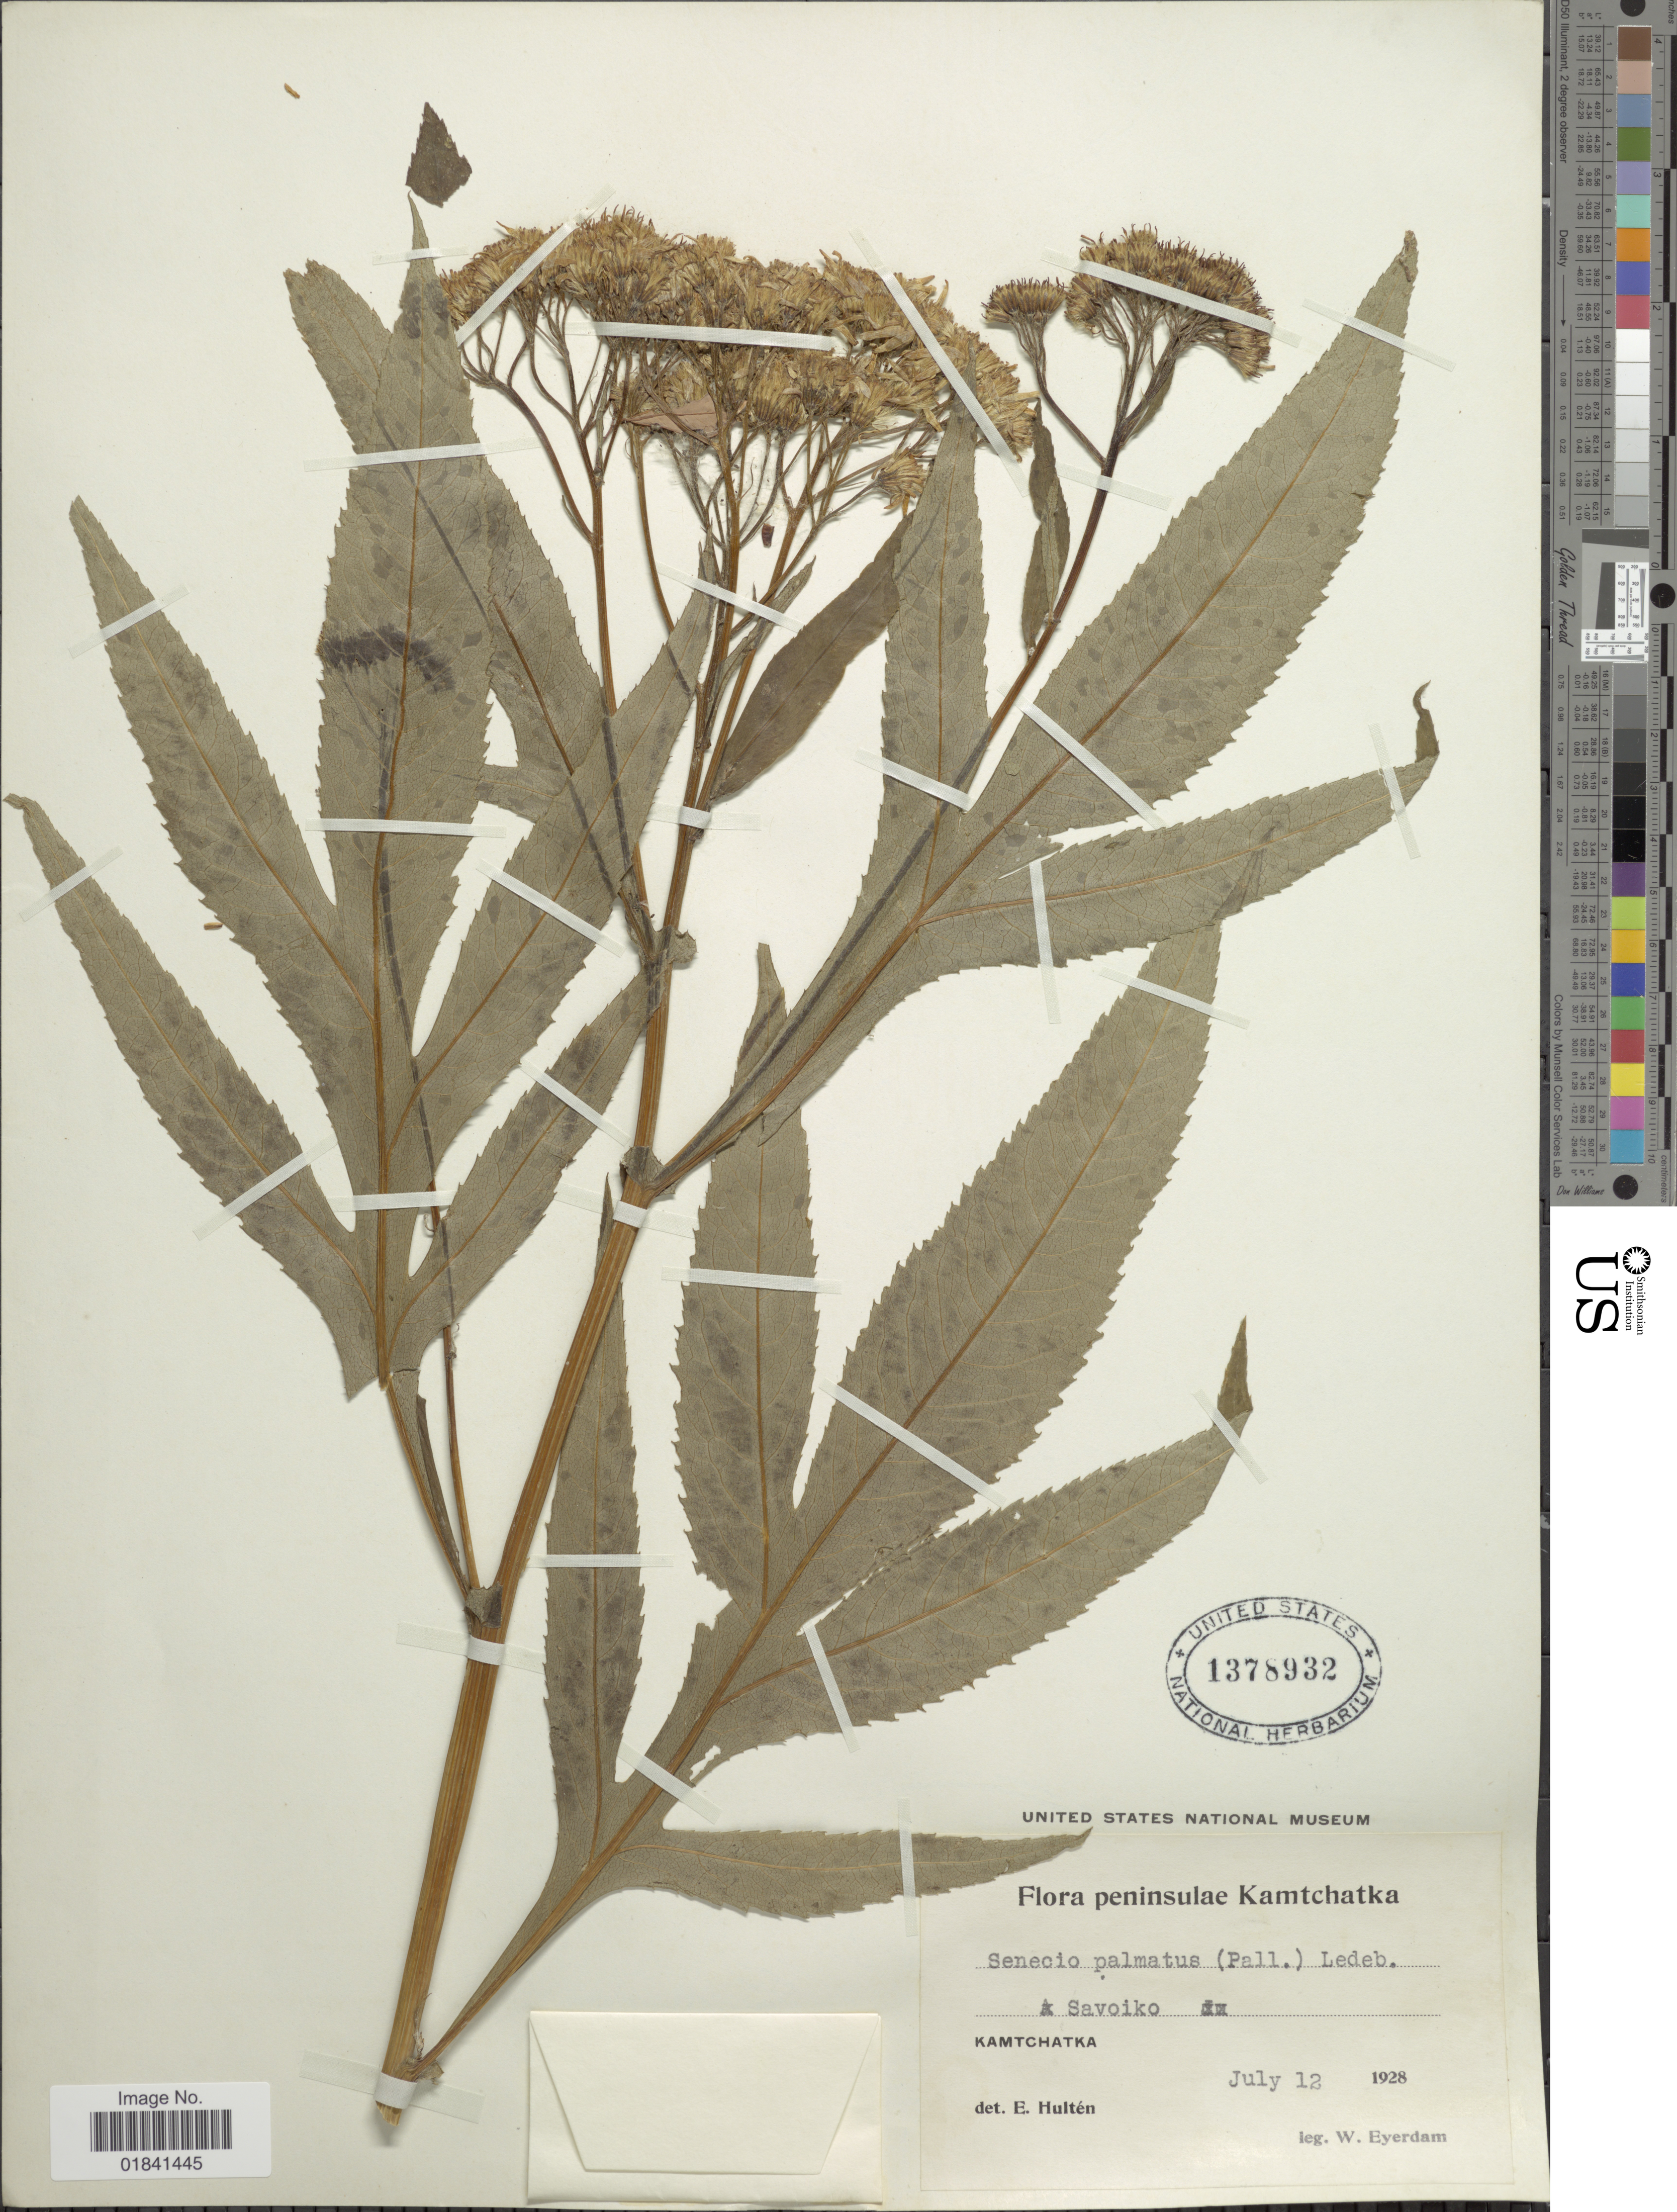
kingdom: Plantae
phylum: Tracheophyta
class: Magnoliopsida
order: Asterales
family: Asteraceae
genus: Senecio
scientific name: Senecio palmatus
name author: (Pall.) Pall. & Ledeb.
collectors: W. J. Eyerdam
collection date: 1928-07-12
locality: Kamtchatka, Savoiko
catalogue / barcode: US 1378932